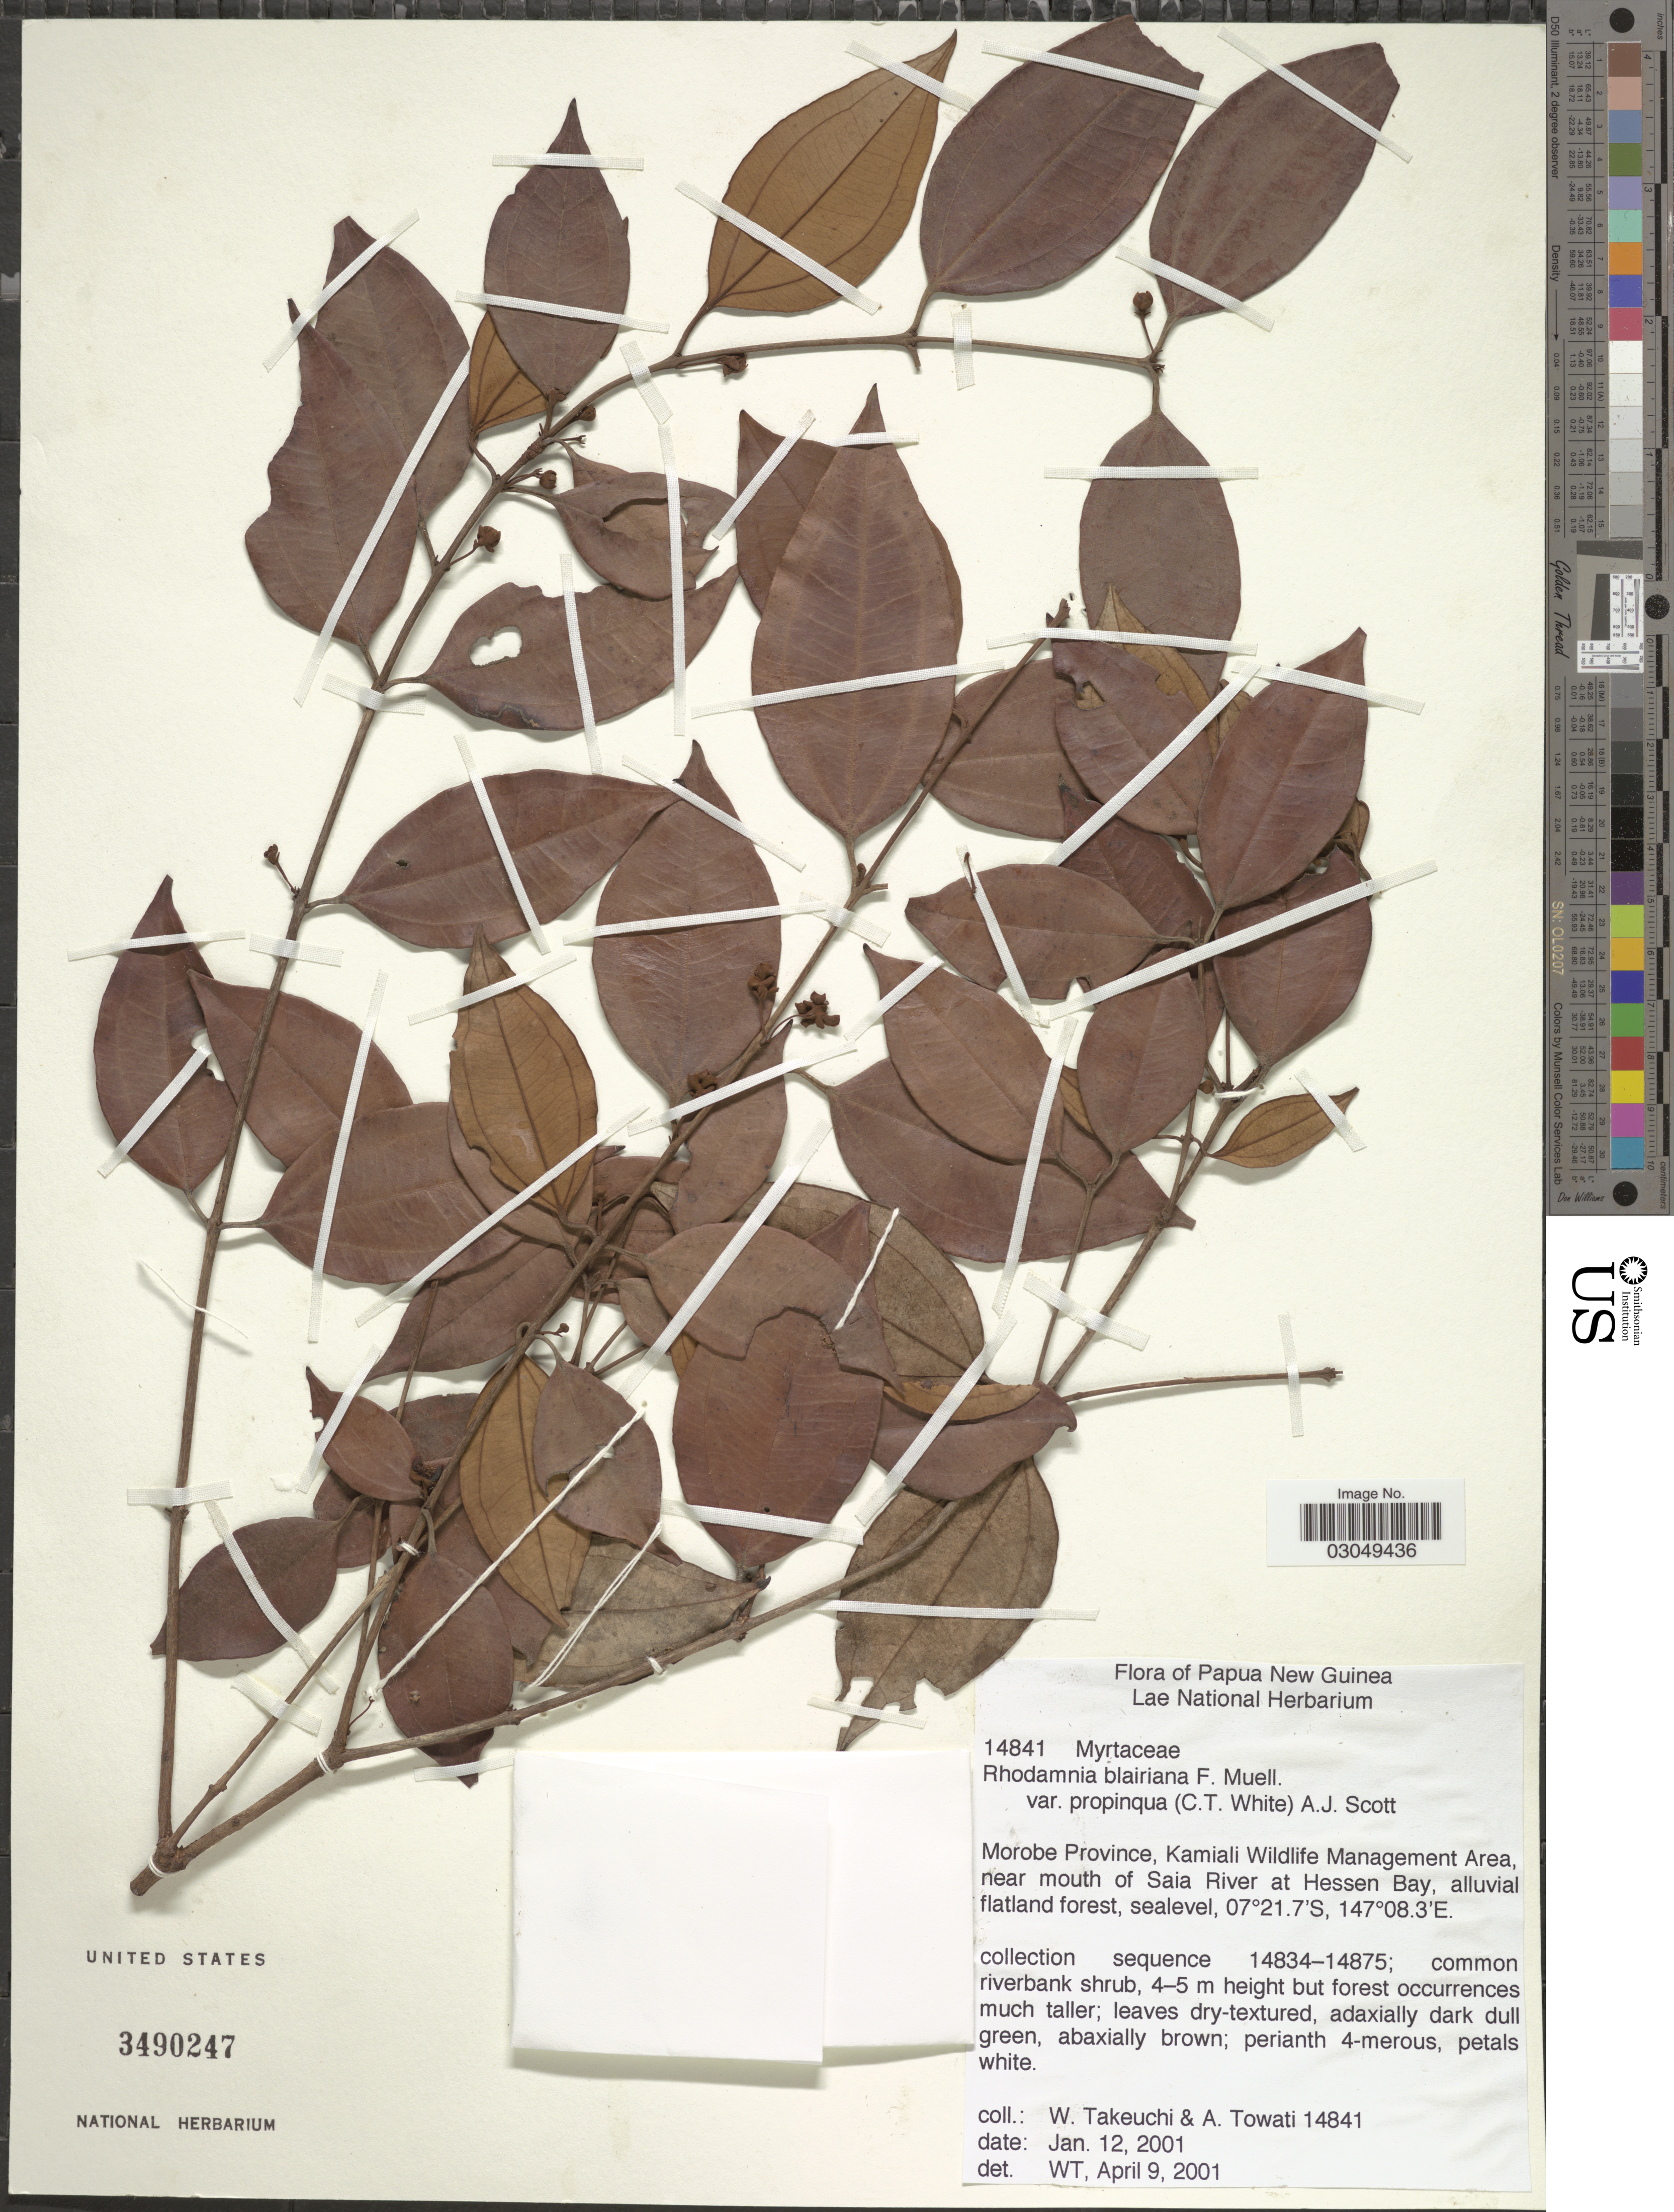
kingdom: Plantae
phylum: Tracheophyta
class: Magnoliopsida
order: Myrtales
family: Myrtaceae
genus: Rhodamnia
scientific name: Rhodamnia blairiana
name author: F. Muell.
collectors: W. Takeuchi & A. Towati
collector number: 14841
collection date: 2001-01-12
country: Papua New Guinea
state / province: Morobe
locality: Morobe Province, Kamiali Wildlife Management Area, near mouth of Saia River at Hessen Bay.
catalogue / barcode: US 3490247